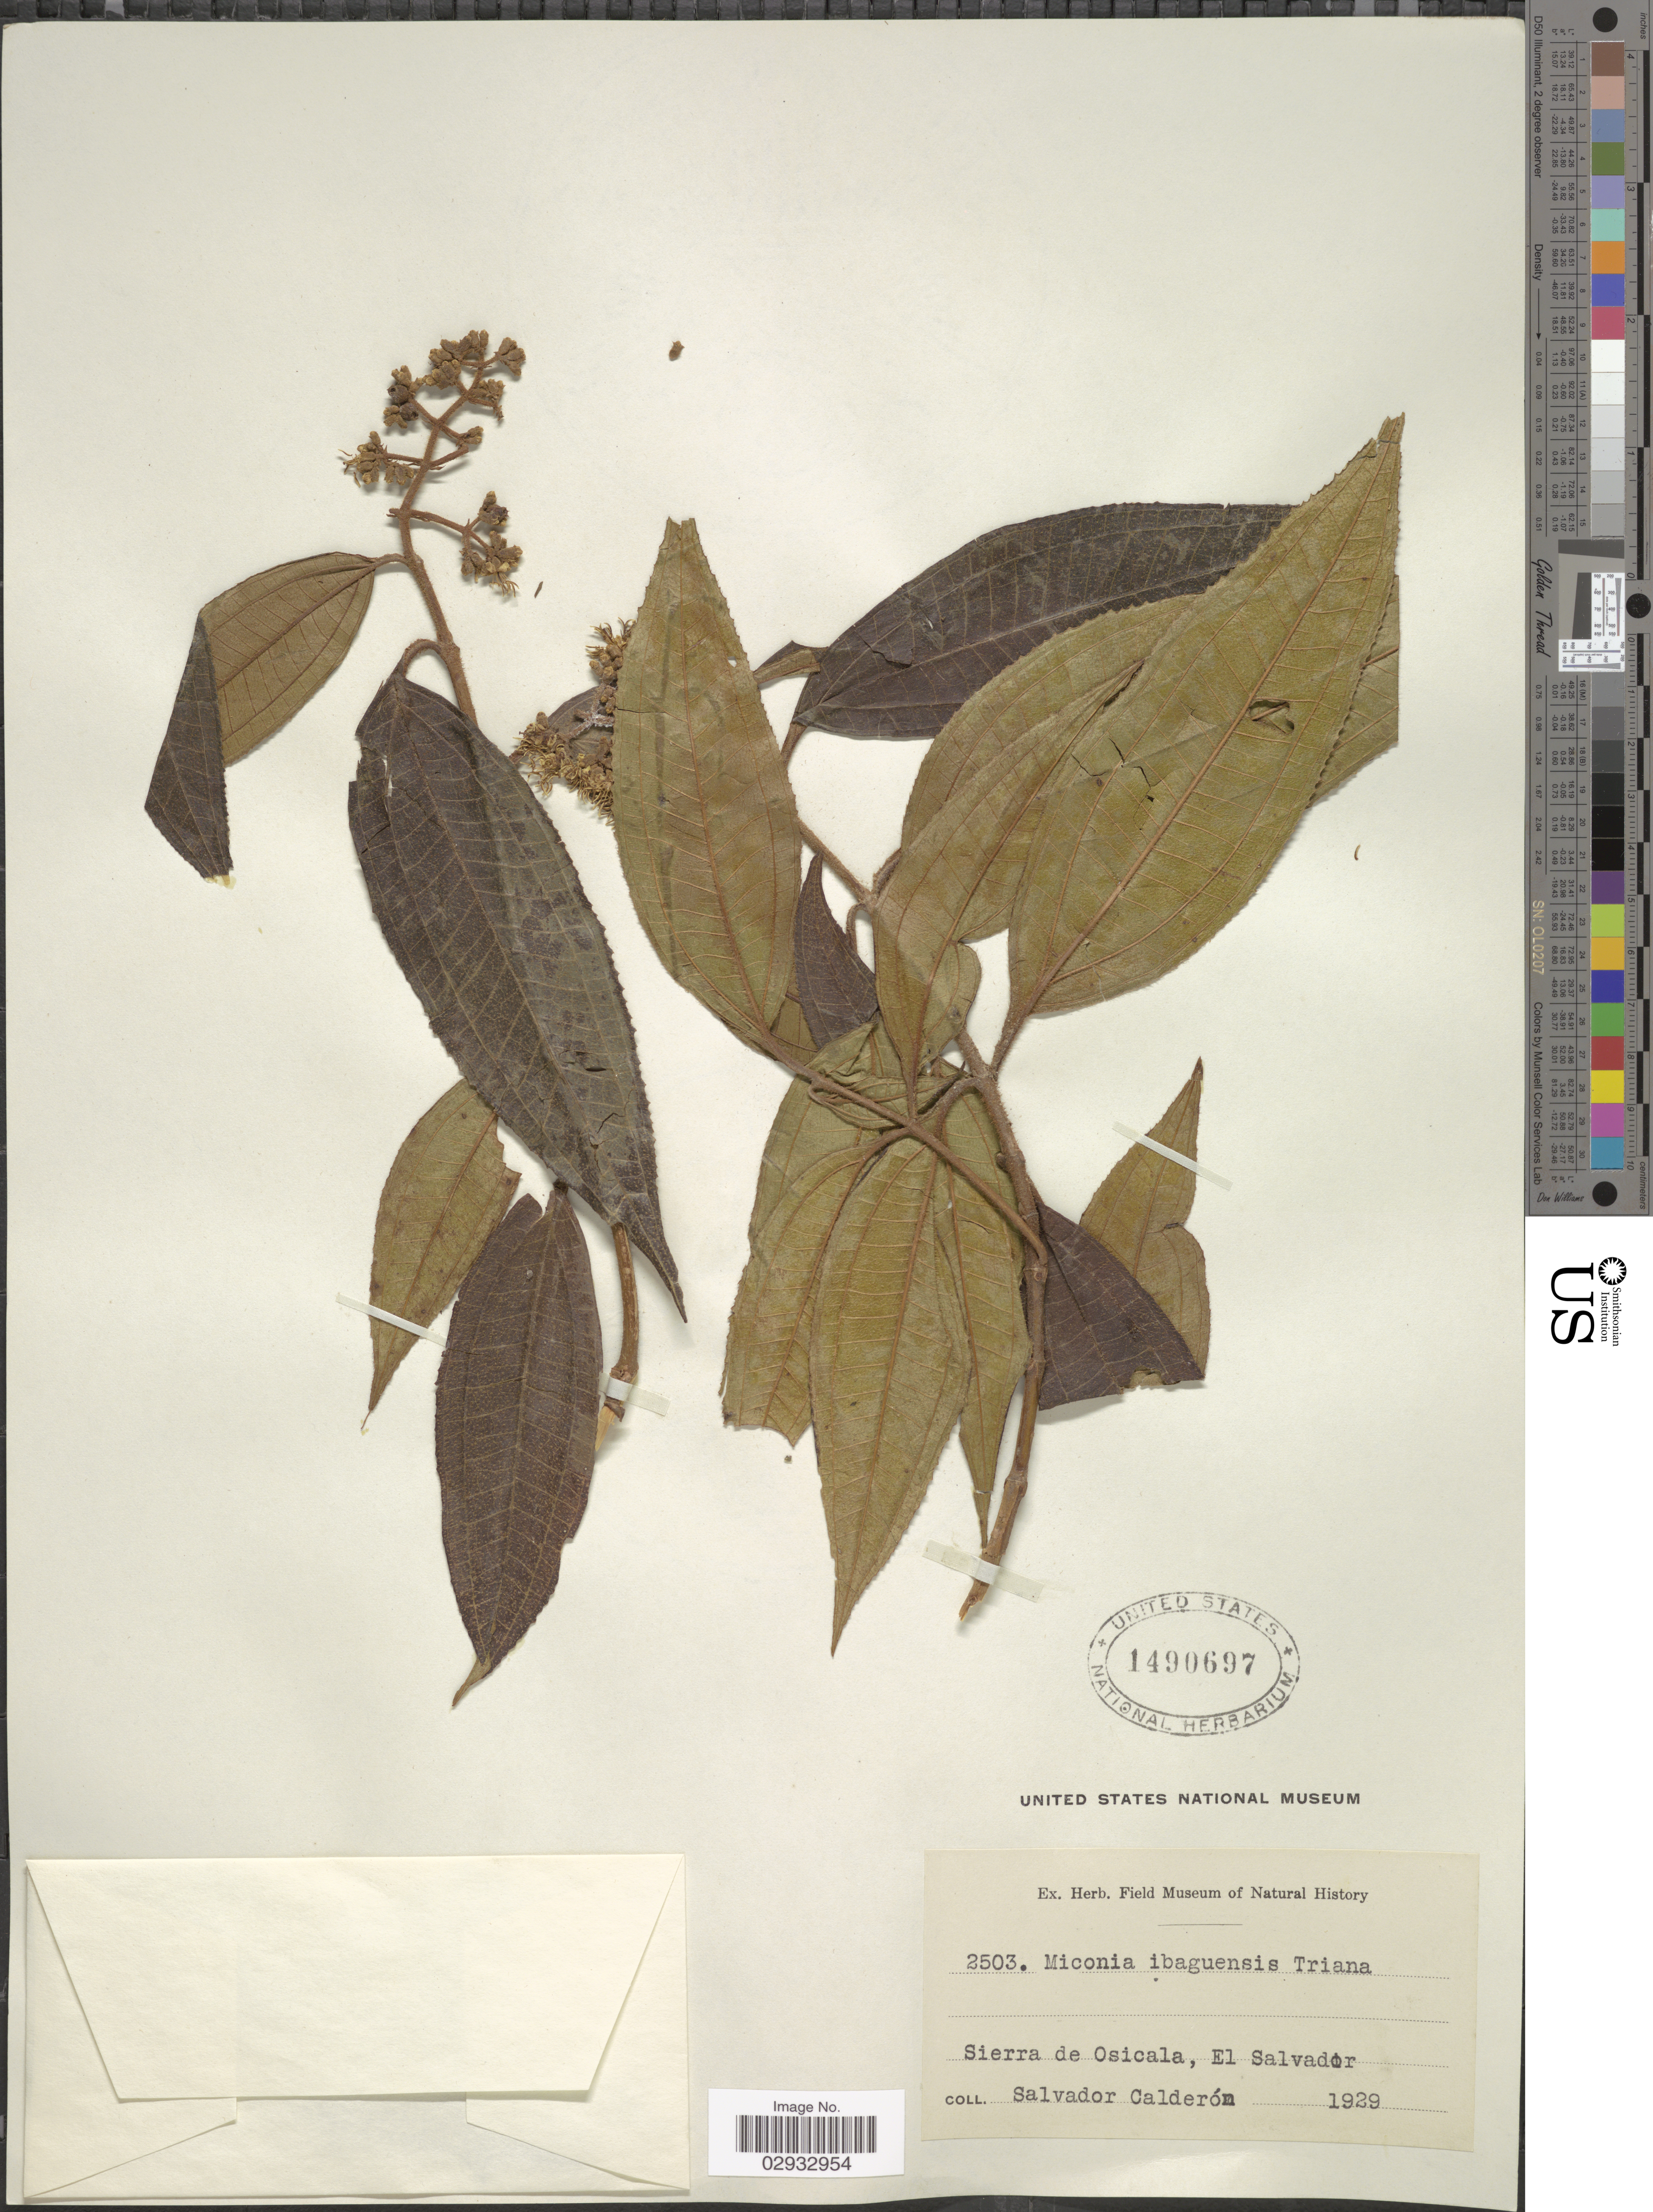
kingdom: Plantae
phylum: Tracheophyta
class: Magnoliopsida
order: Myrtales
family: Melastomataceae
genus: Miconia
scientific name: Miconia ibaguensis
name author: (Bonpl.) Triana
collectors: S. Calderón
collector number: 2503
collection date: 1929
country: El Salvador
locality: Sierra de Osicala, El Salvador.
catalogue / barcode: US 1490697